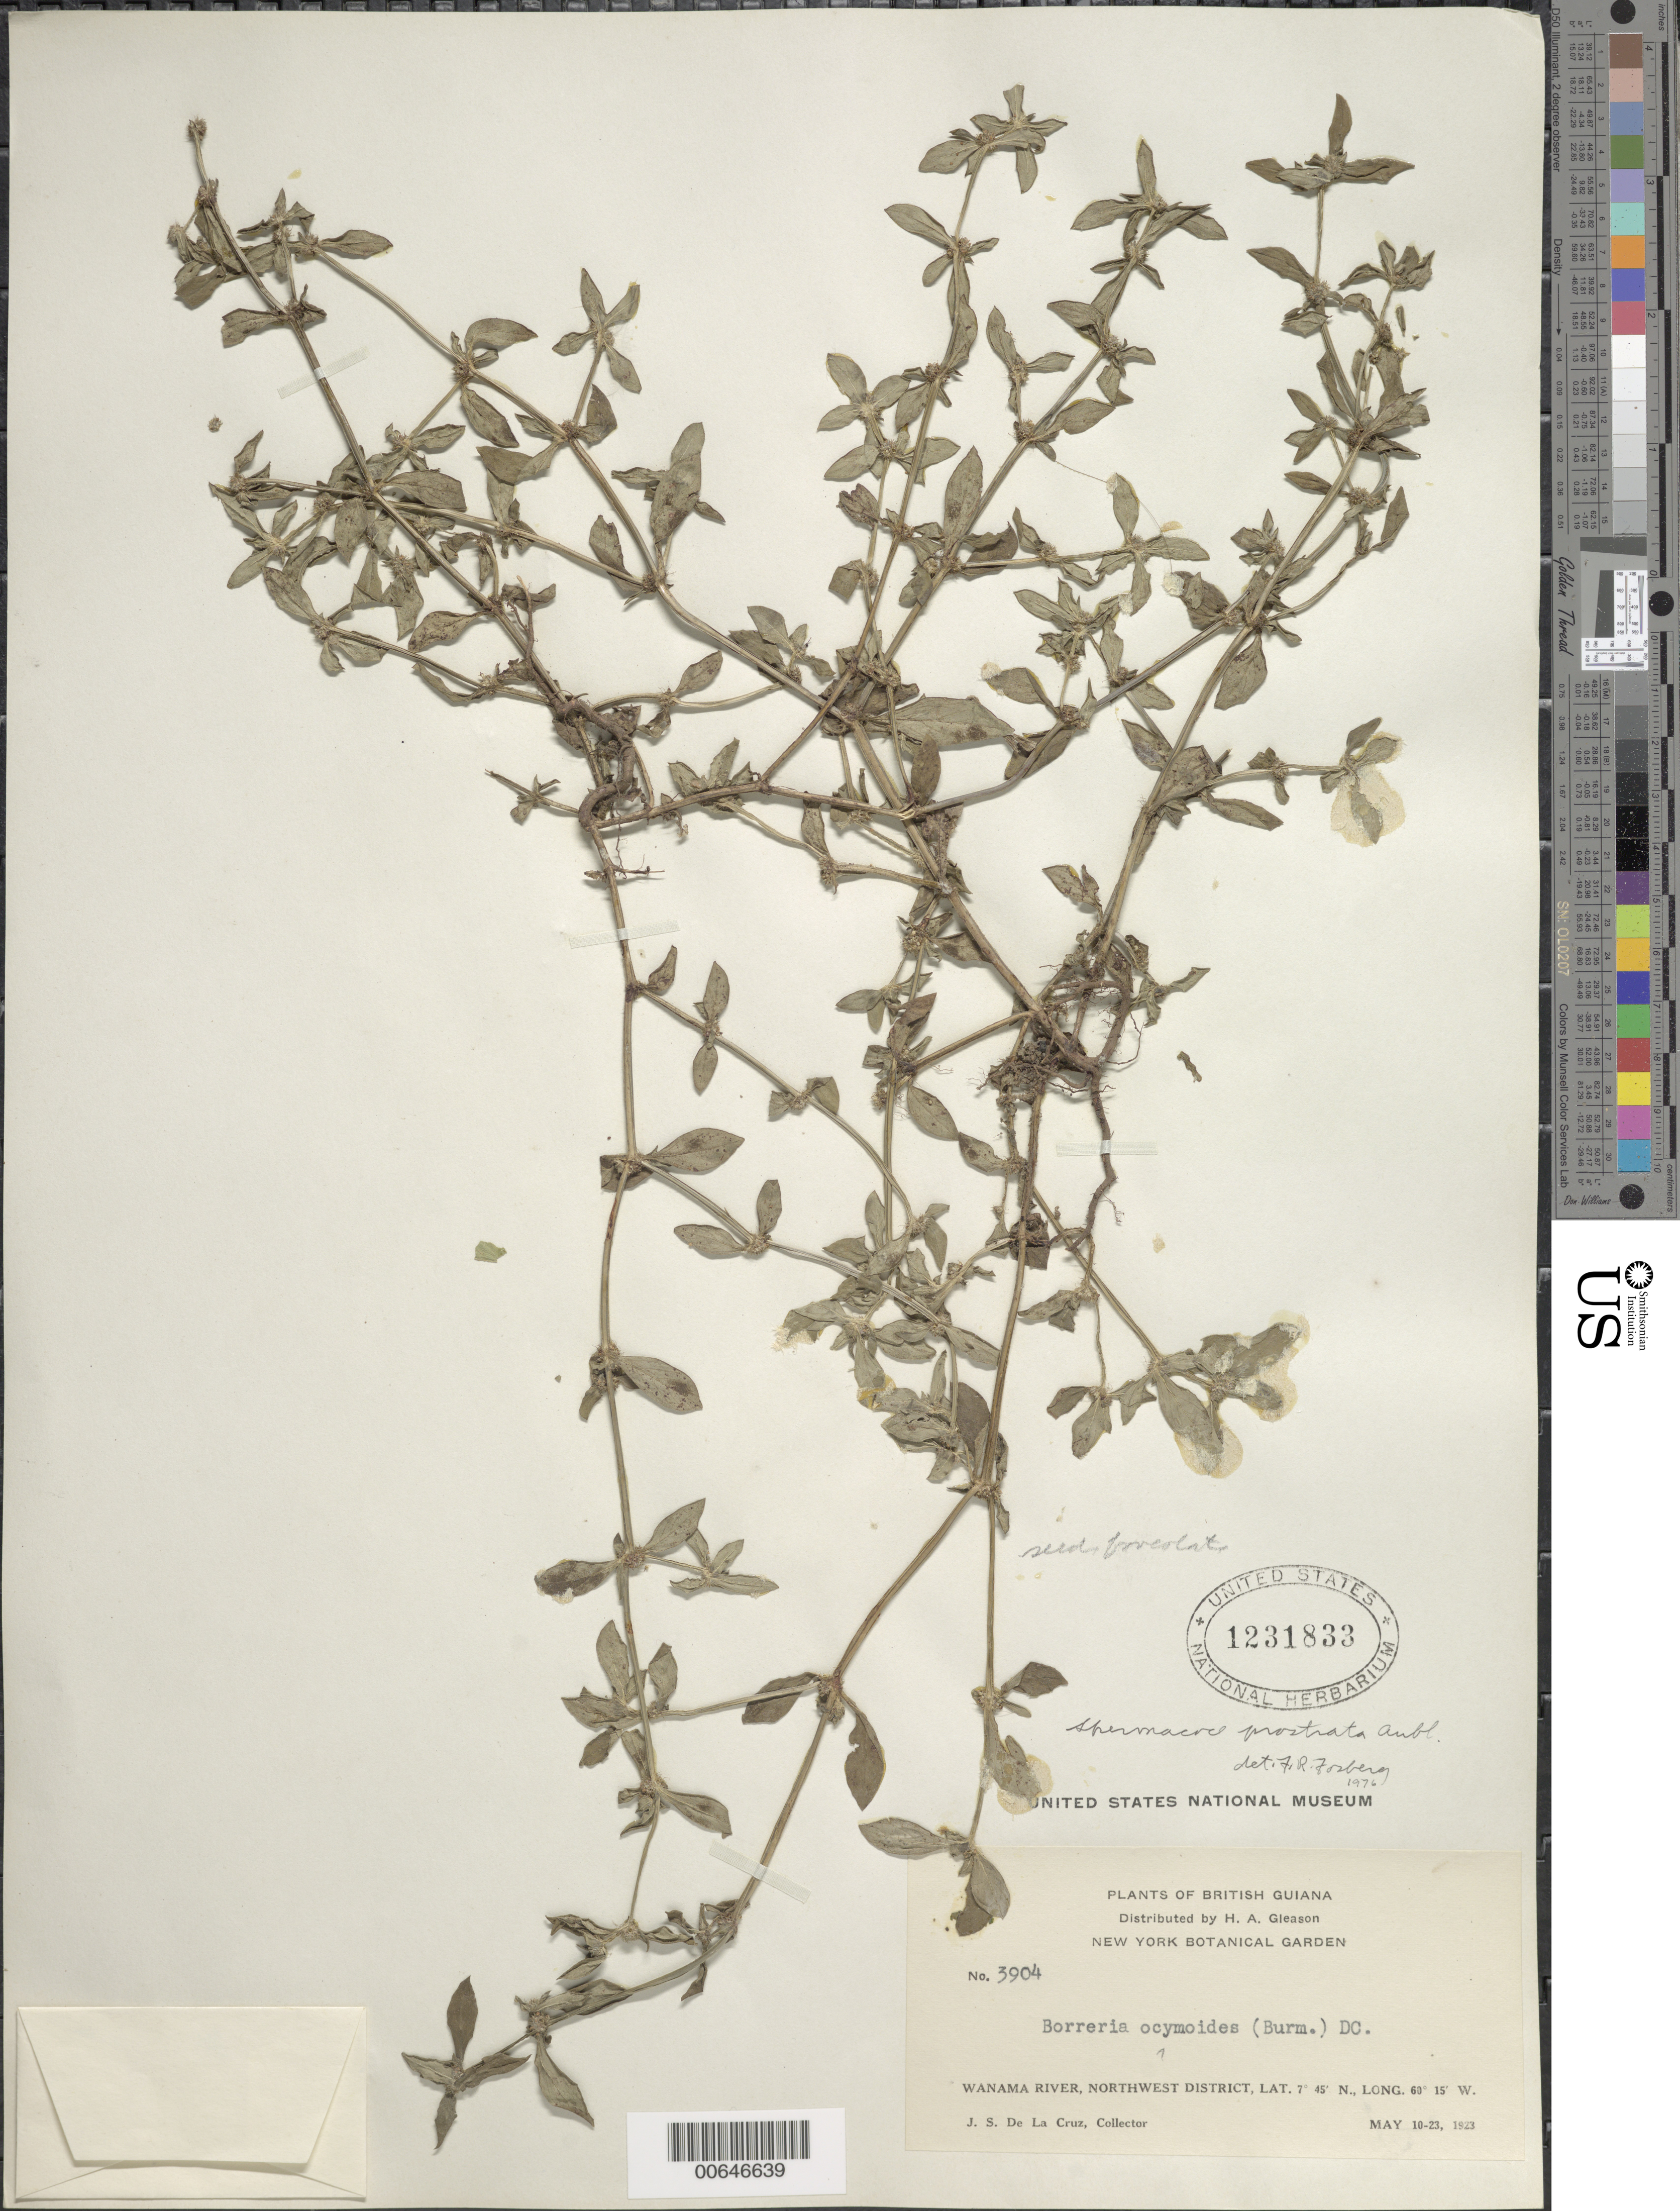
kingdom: Plantae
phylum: Tracheophyta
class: Magnoliopsida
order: Gentianales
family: Rubiaceae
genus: Borreria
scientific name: Borreria prostrata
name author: (Aubl.) Miq.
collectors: J. S. de la Cruz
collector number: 3904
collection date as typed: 10-May-23 to 23-May-23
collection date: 1923-05-10/1923-05-23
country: Guyana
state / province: Barima-Waini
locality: Wanama R., NW District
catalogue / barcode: US 1231833